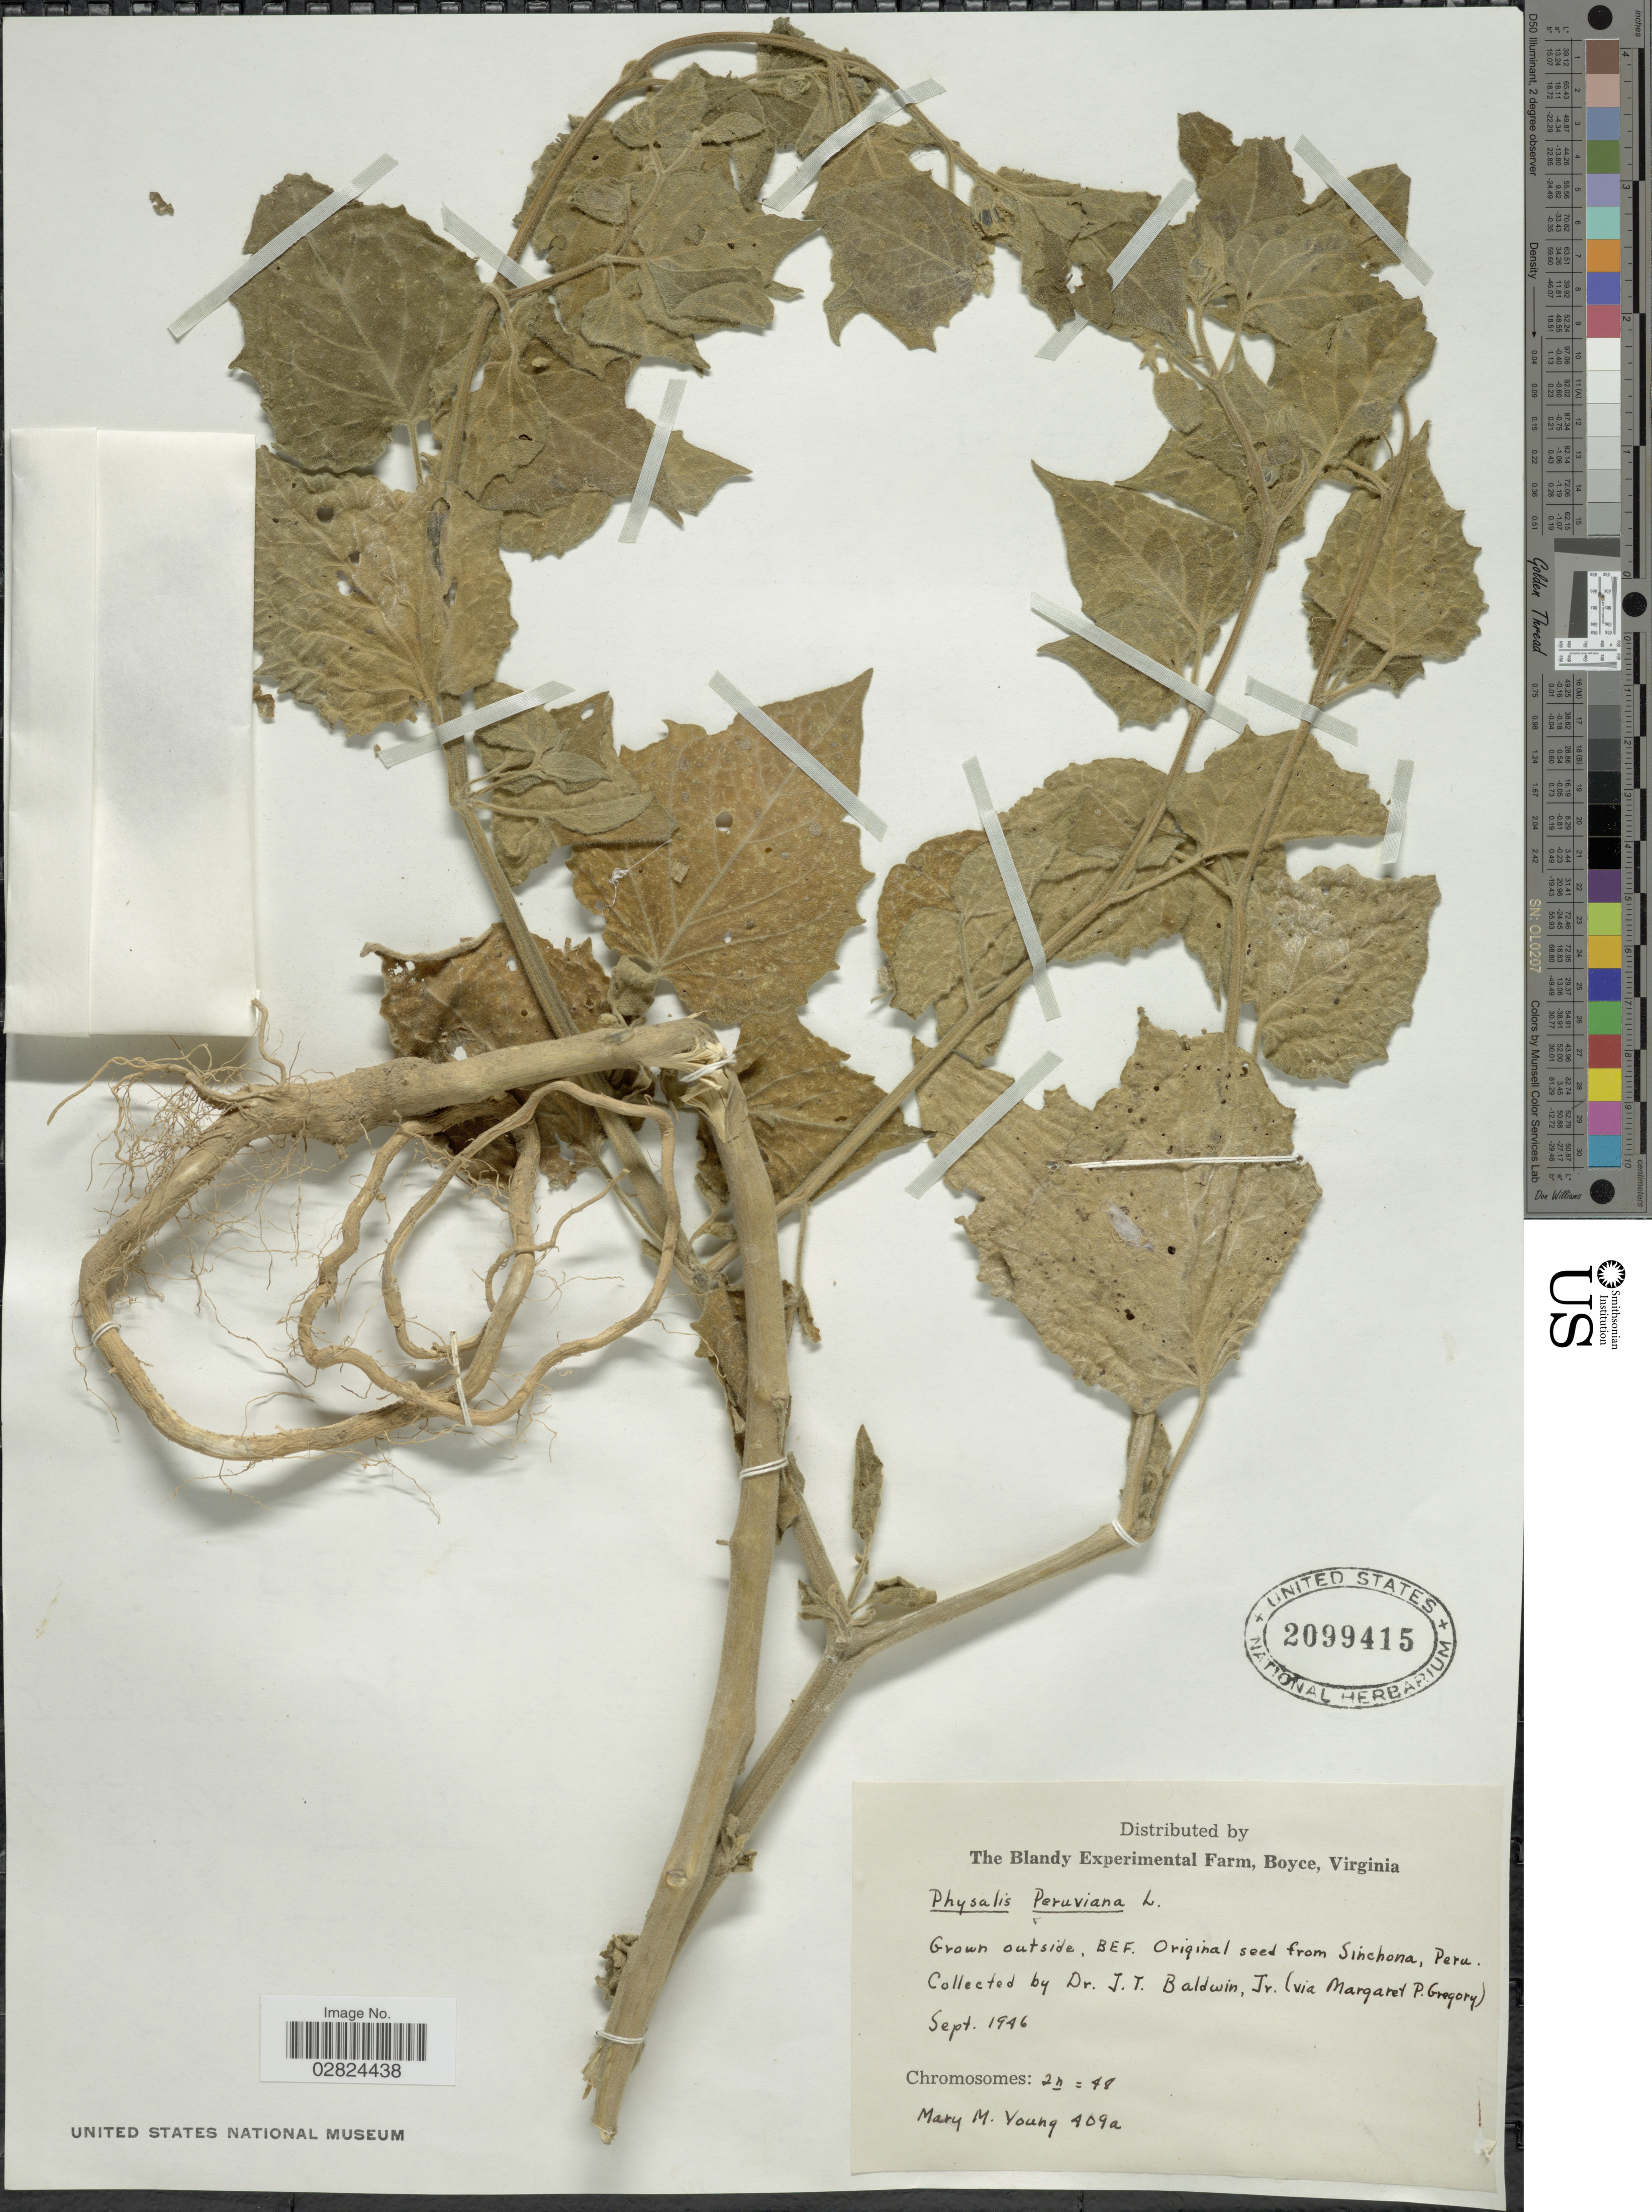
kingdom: Plantae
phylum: Tracheophyta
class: Magnoliopsida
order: Solanales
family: Solanaceae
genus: Physalis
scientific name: Physalis peruviana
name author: L.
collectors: M. Young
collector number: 409a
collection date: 1946-09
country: United States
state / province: Virginia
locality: The Blandy Experimental Farm, Boyce, outside, BEF.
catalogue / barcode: US 2099415